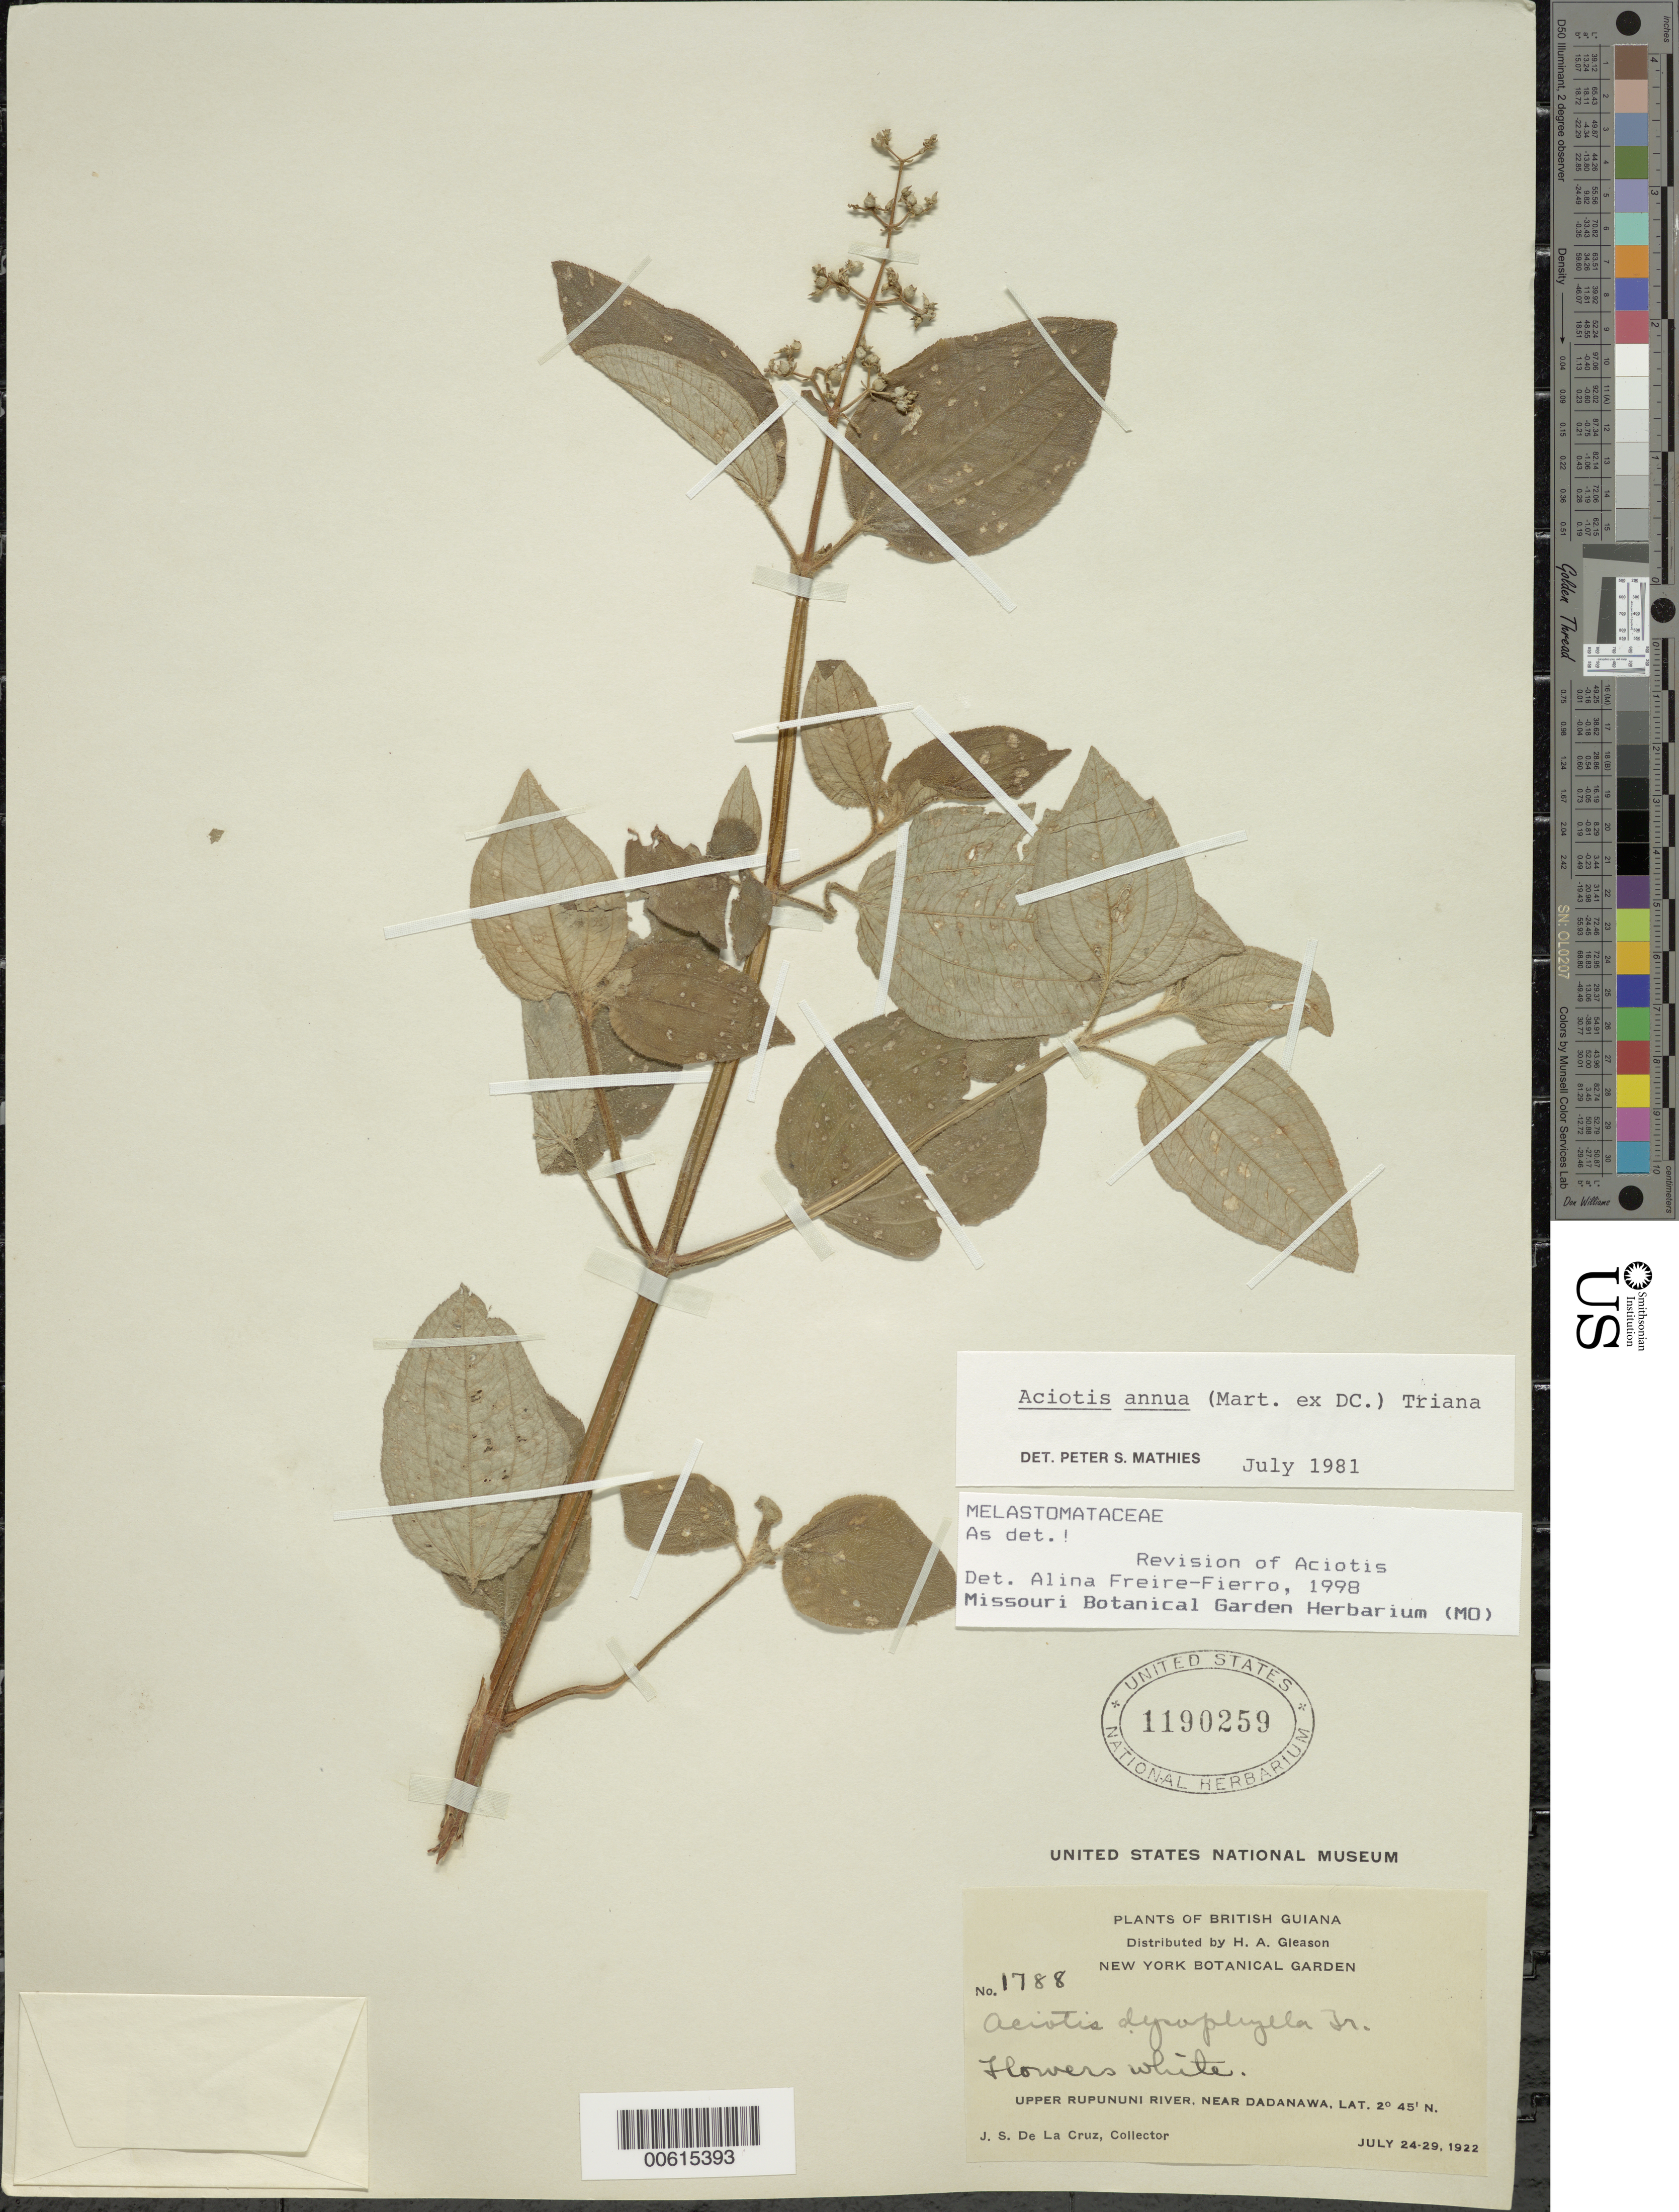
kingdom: Plantae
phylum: Tracheophyta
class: Magnoliopsida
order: Myrtales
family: Melastomataceae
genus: Aciotis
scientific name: Aciotis annua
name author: (Mart. ex DC.) Triana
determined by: Freire-Fierro, A.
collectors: J. S. de la Cruz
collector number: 1788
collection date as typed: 24-Jul-22 to 29-Jul-22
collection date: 1922-07-24/1922-07-29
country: Guyana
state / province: U. Takutu-U. Essequibo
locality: Dadanawa, near, upper Rupununi R.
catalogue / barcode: US 1190259